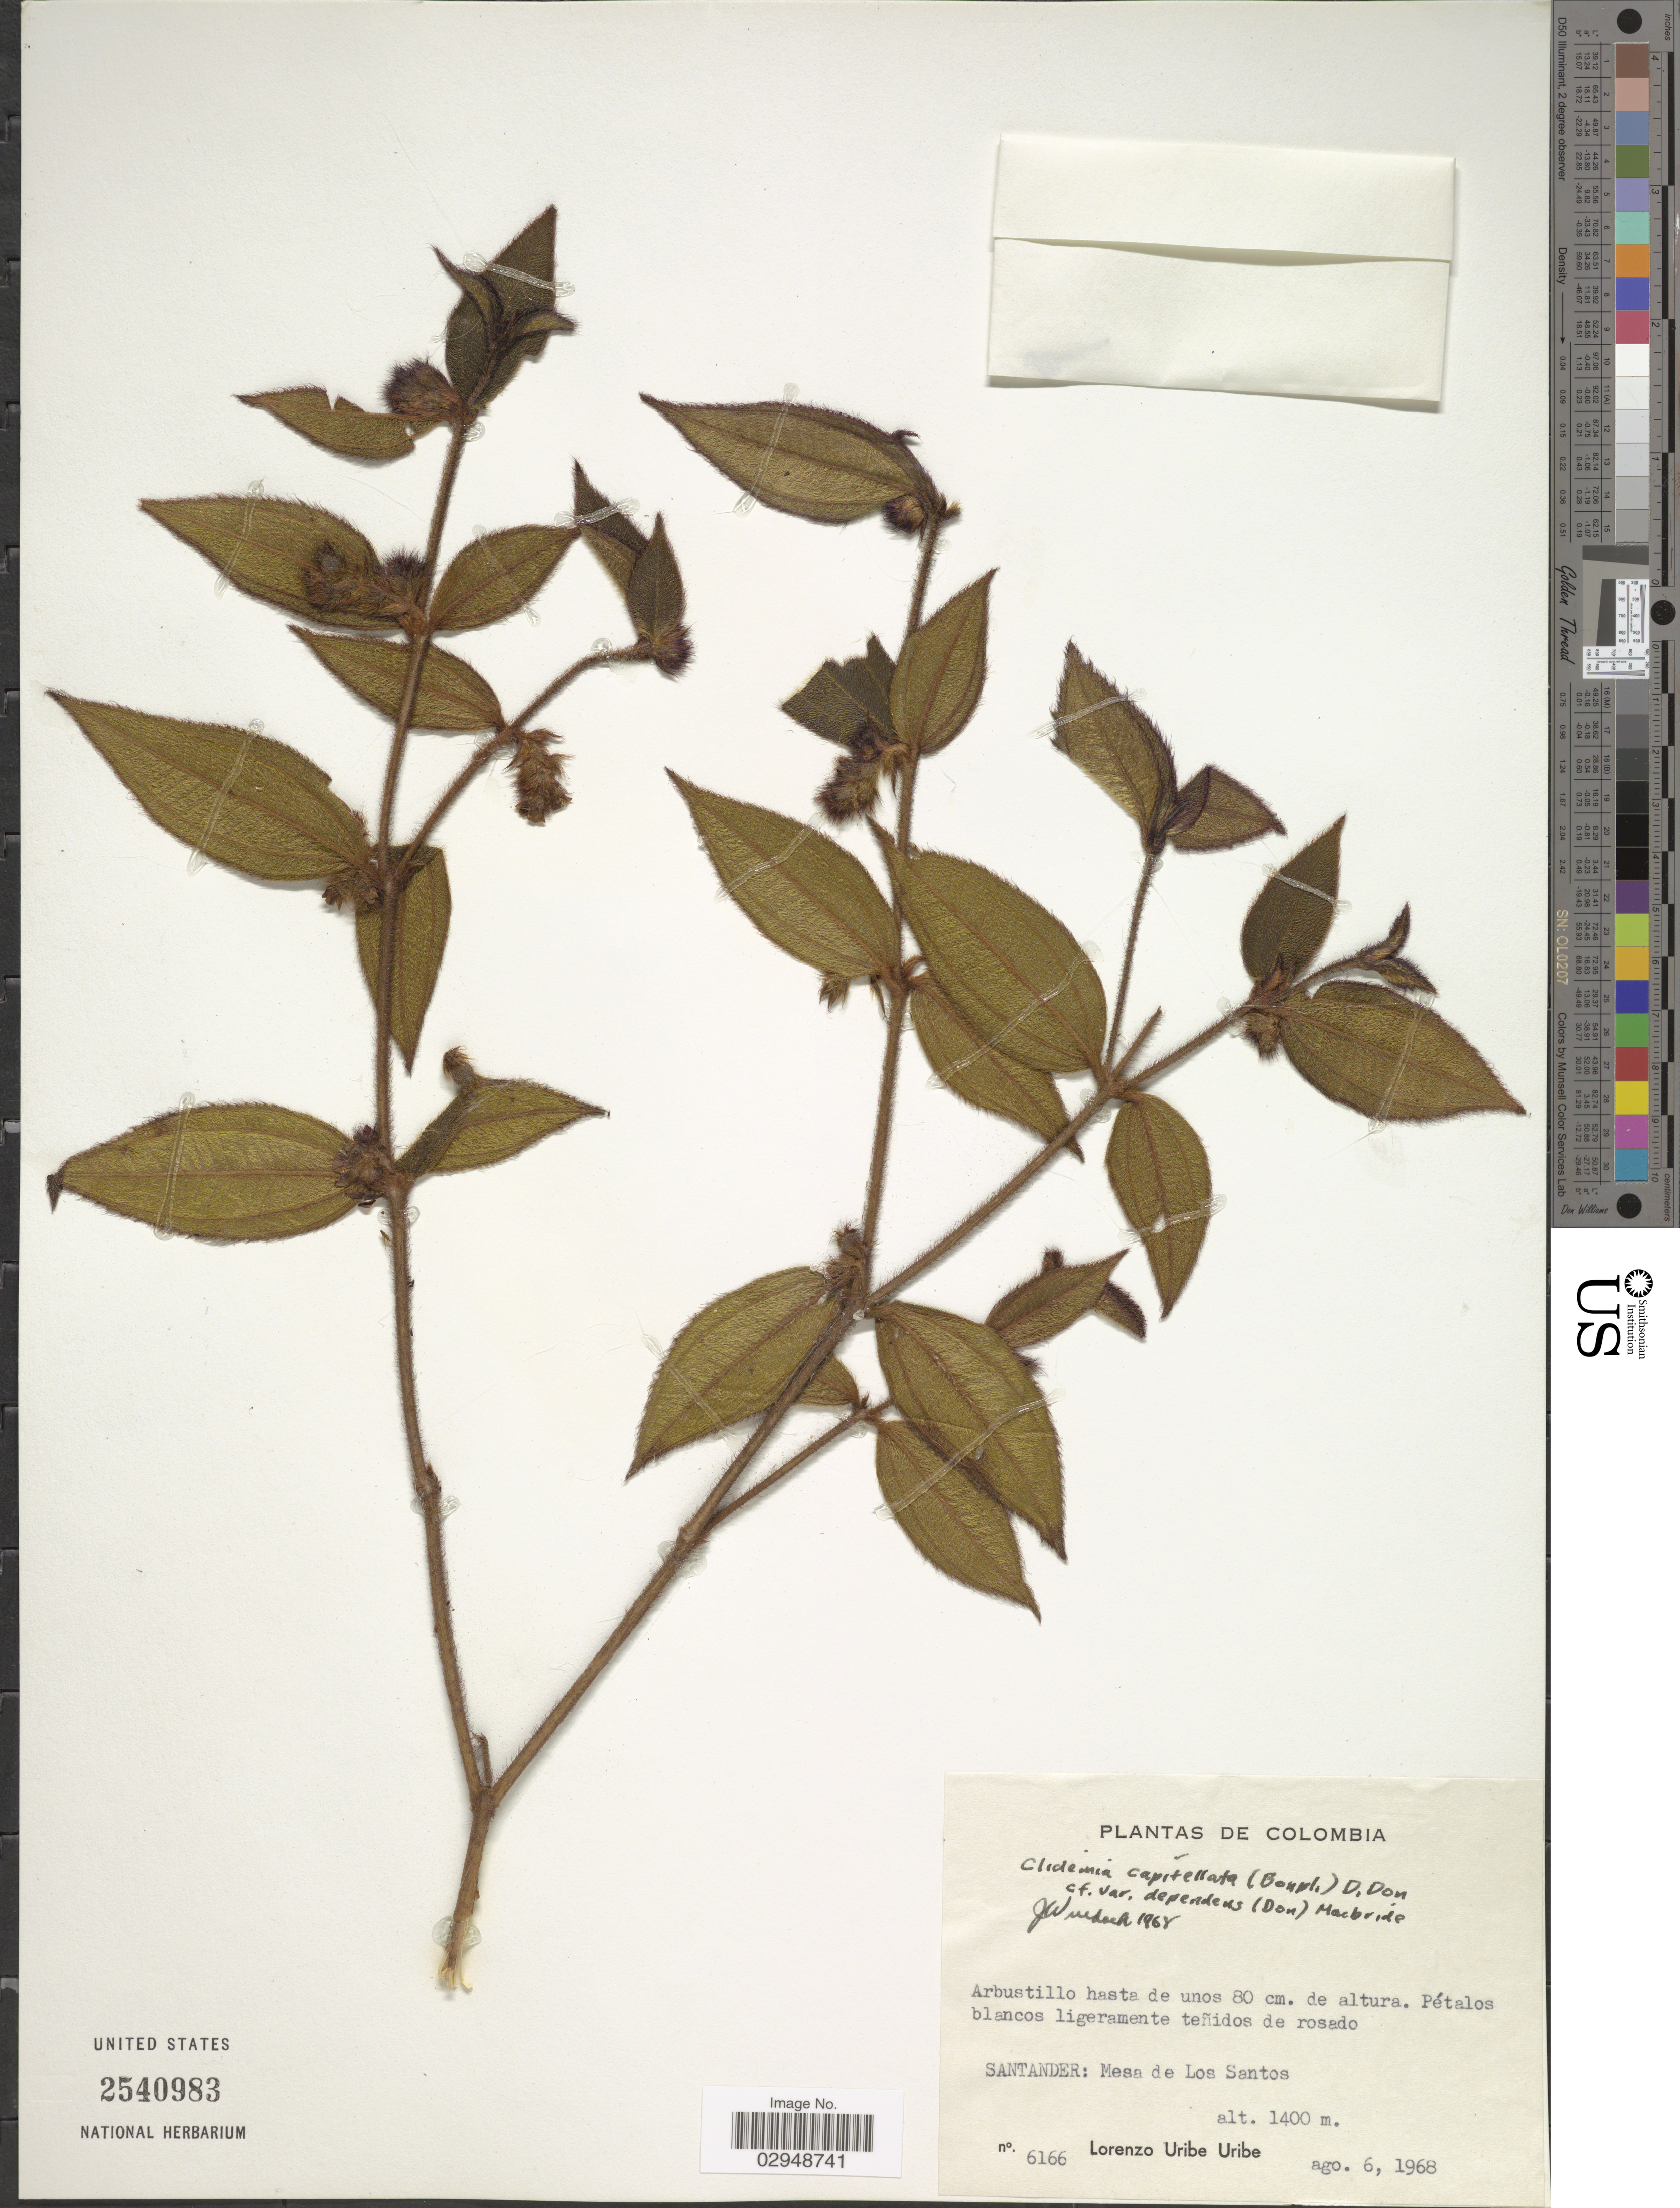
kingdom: Plantae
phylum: Tracheophyta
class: Magnoliopsida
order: Myrtales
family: Melastomataceae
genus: Clidemia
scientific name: Clidemia capitellata var. dependens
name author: (Pav. & D. Don) J.F. Macbr.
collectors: L. Uribe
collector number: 6166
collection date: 1968-08-06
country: Colombia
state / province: Santander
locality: Sanrander: Mesa de Los Santos.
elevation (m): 1400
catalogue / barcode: US 2540983